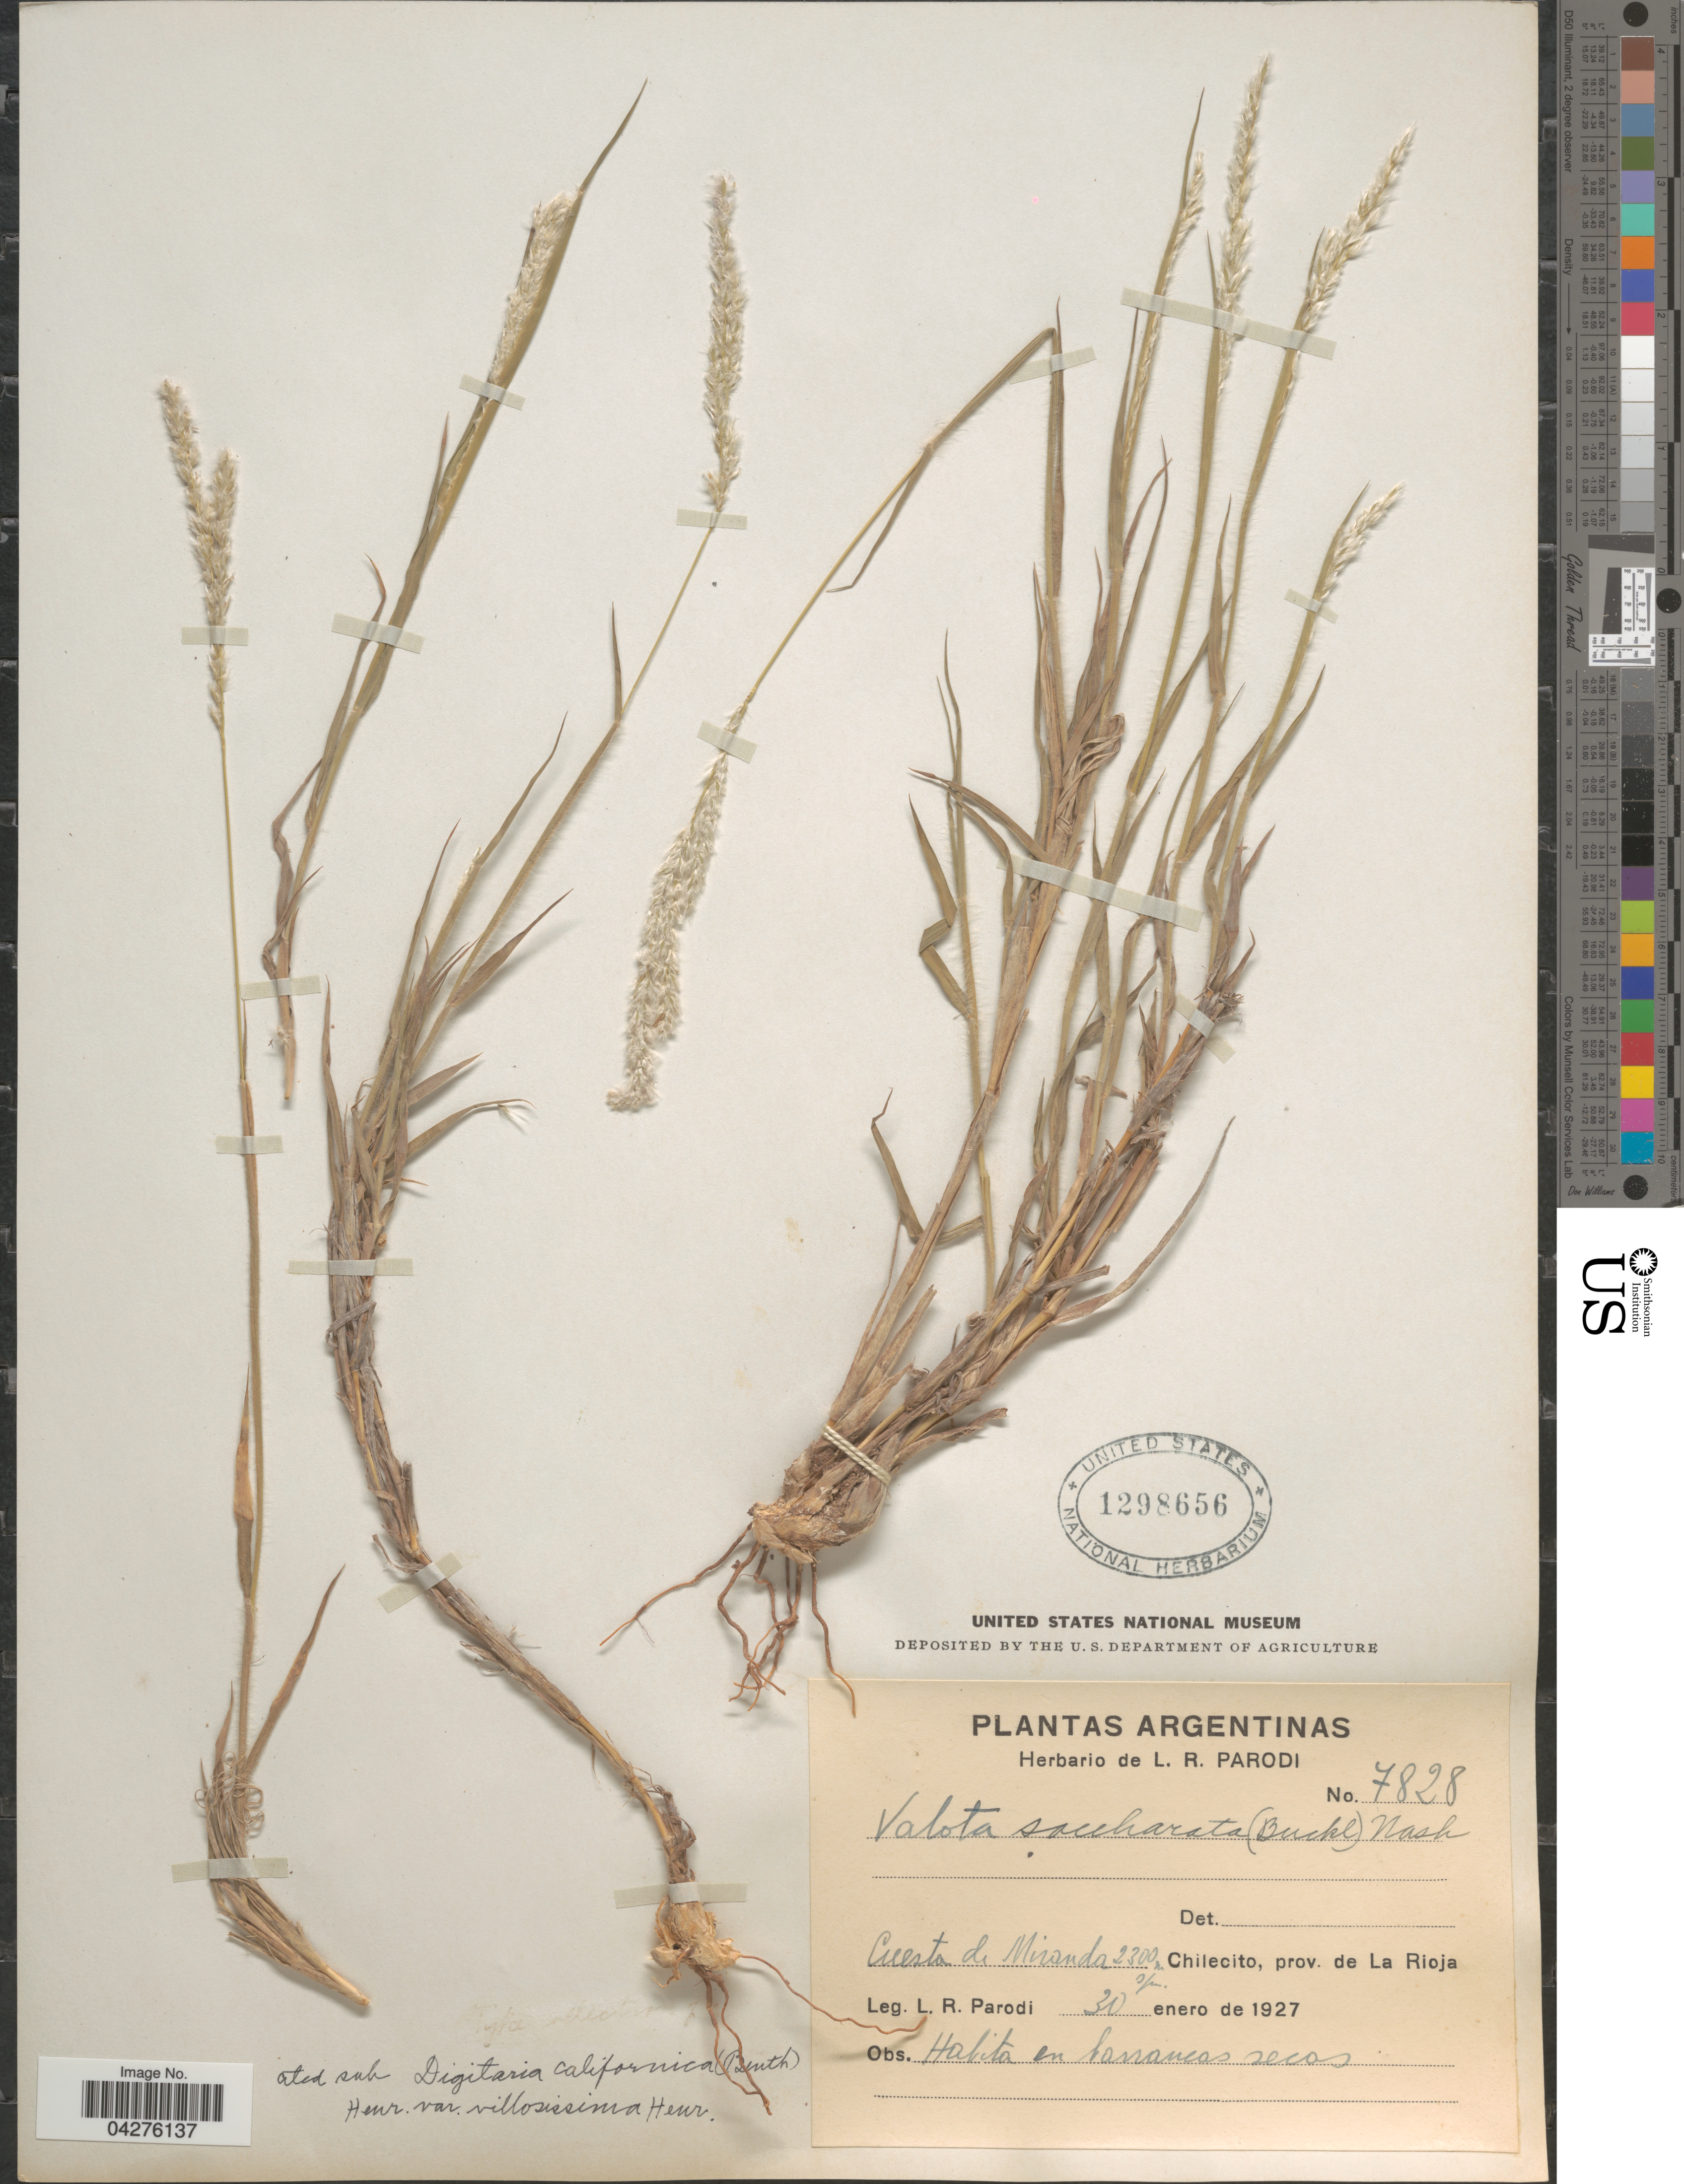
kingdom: Plantae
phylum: Tracheophyta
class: Liliopsida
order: Poales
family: Poaceae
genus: Digitaria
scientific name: Digitaria californica var. villosissima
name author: Henr.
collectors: L. R. Parodi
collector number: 7828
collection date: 1927-01-30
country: Argentina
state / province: La Rioja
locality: Cuesta de Miranda. Chilecito.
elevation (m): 2300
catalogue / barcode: US 1298656